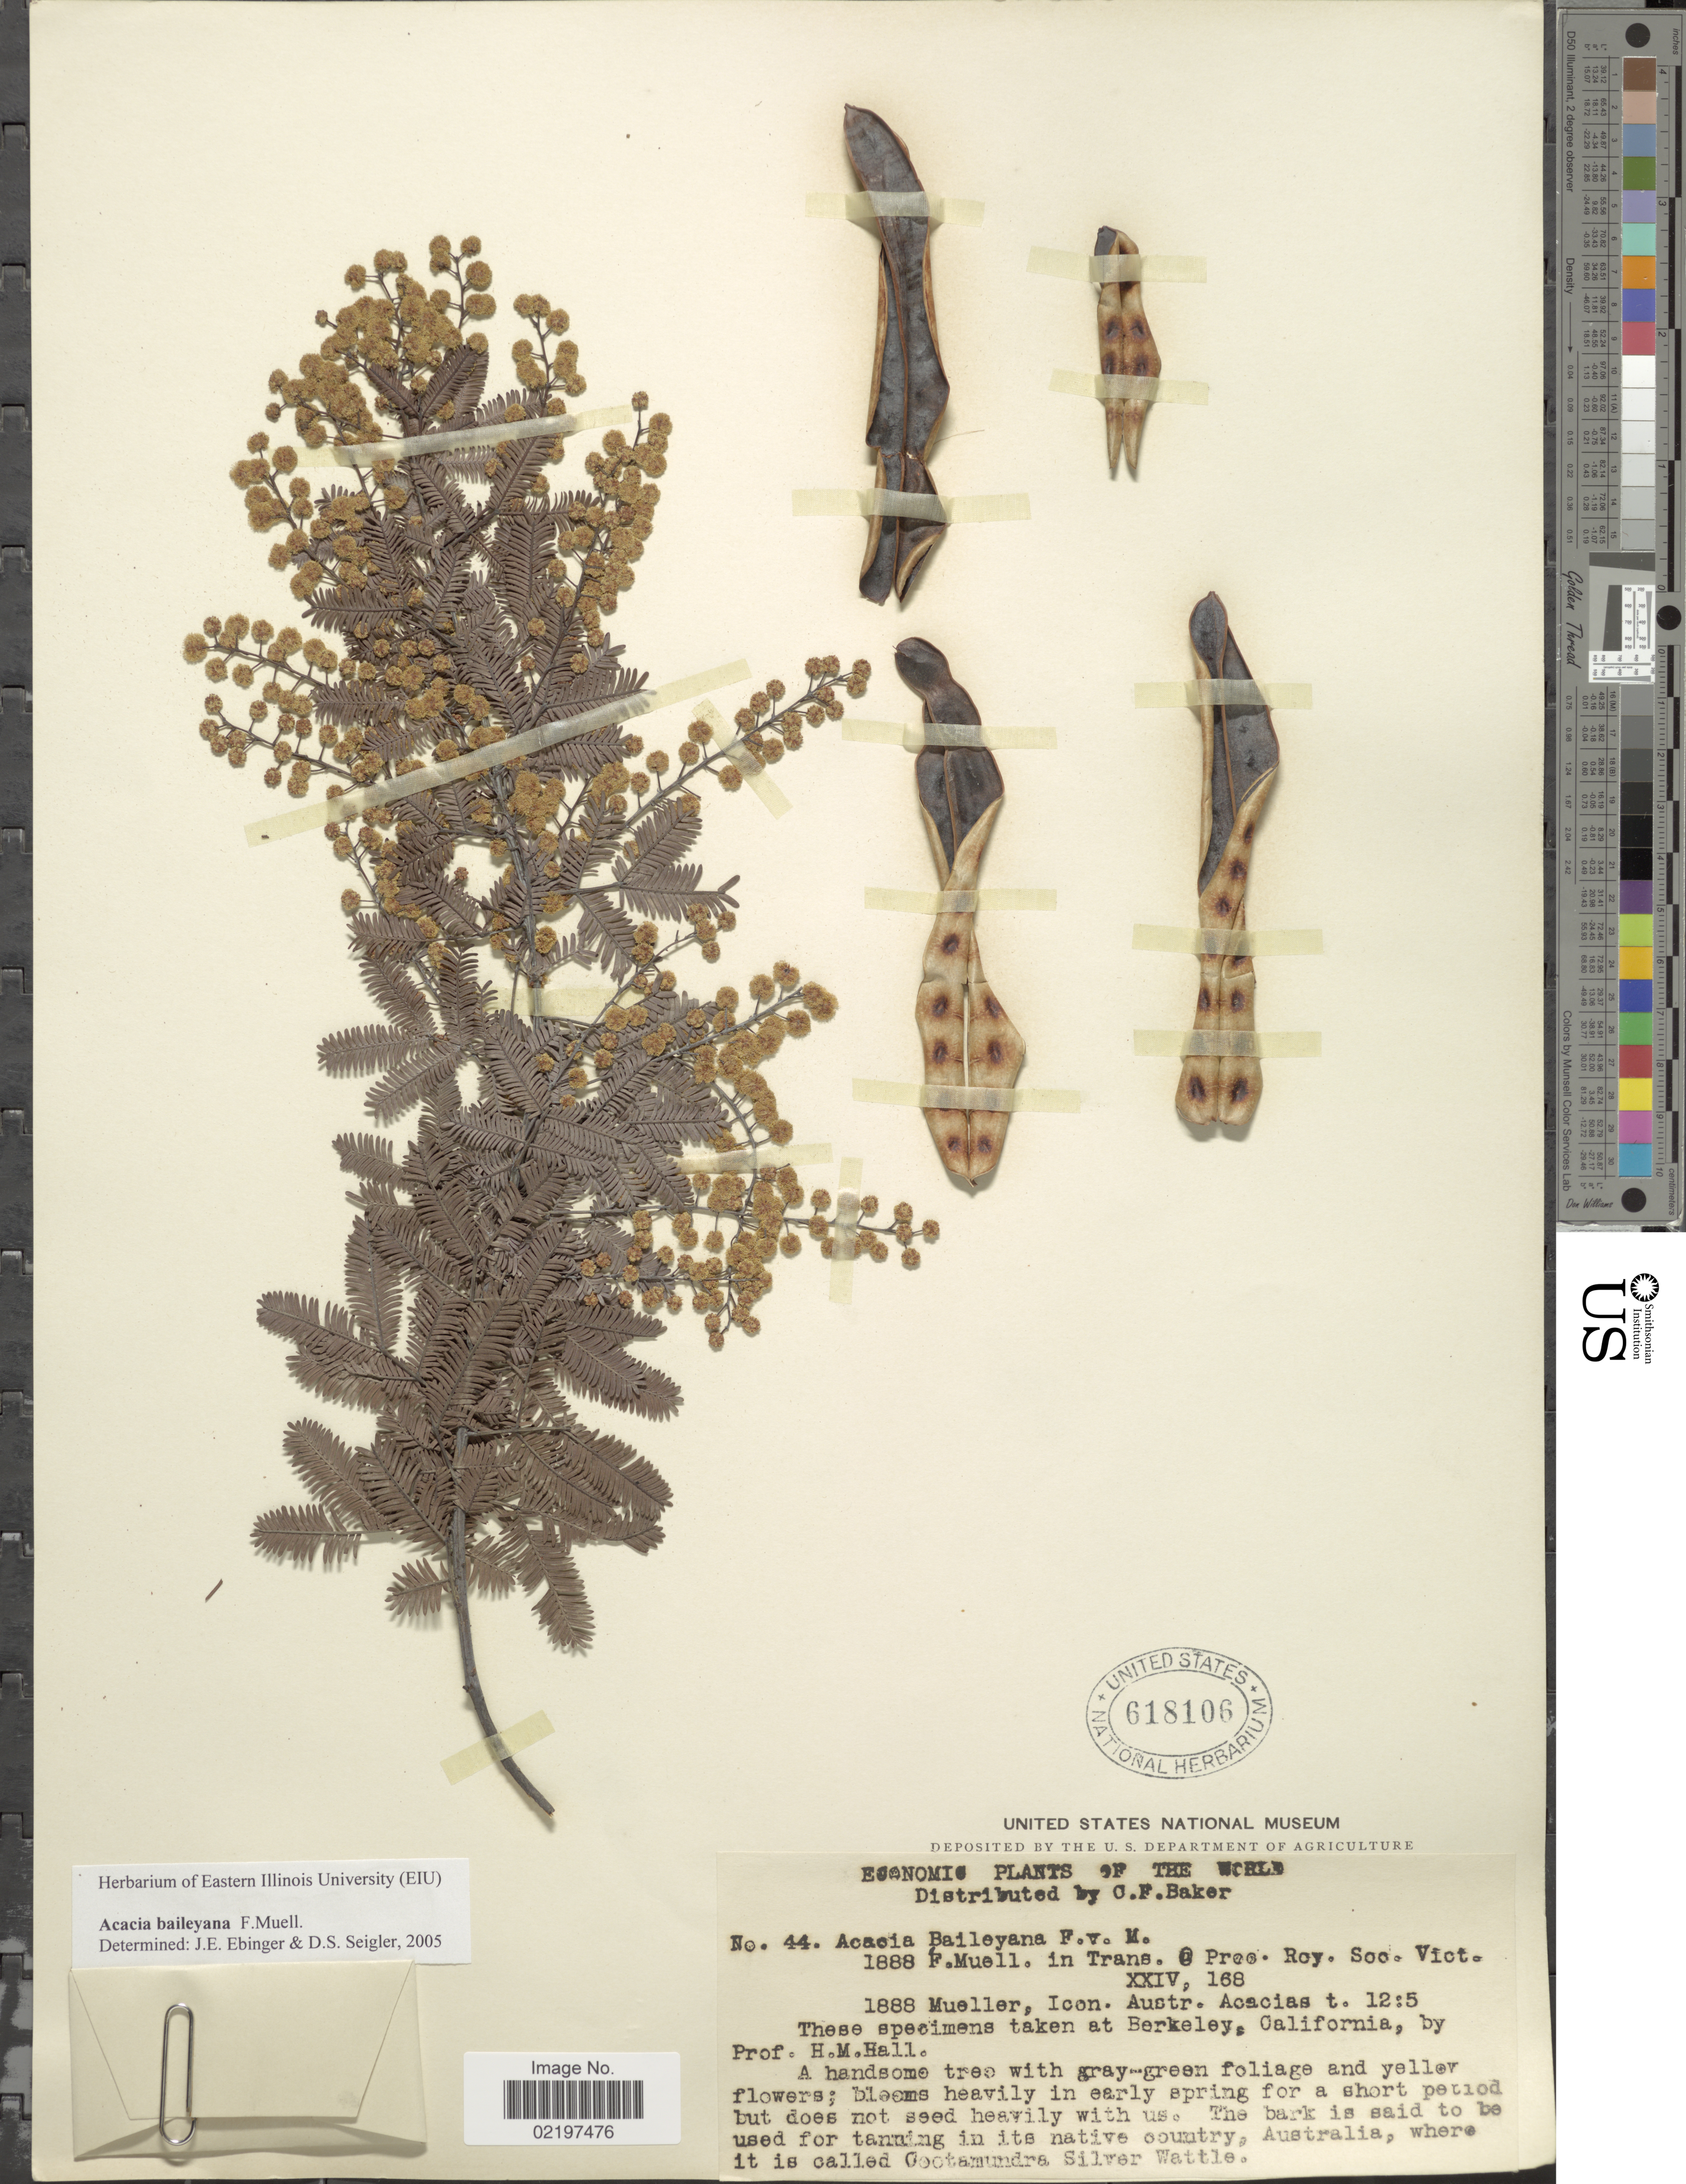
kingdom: Plantae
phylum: Tracheophyta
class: Magnoliopsida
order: Fabales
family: Fabaceae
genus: Acacia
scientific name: Acacia baileyana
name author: F. Muell.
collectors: H. M. Hall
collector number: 44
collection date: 1888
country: United States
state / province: California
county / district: Alameda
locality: Berkeley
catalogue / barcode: US 618106